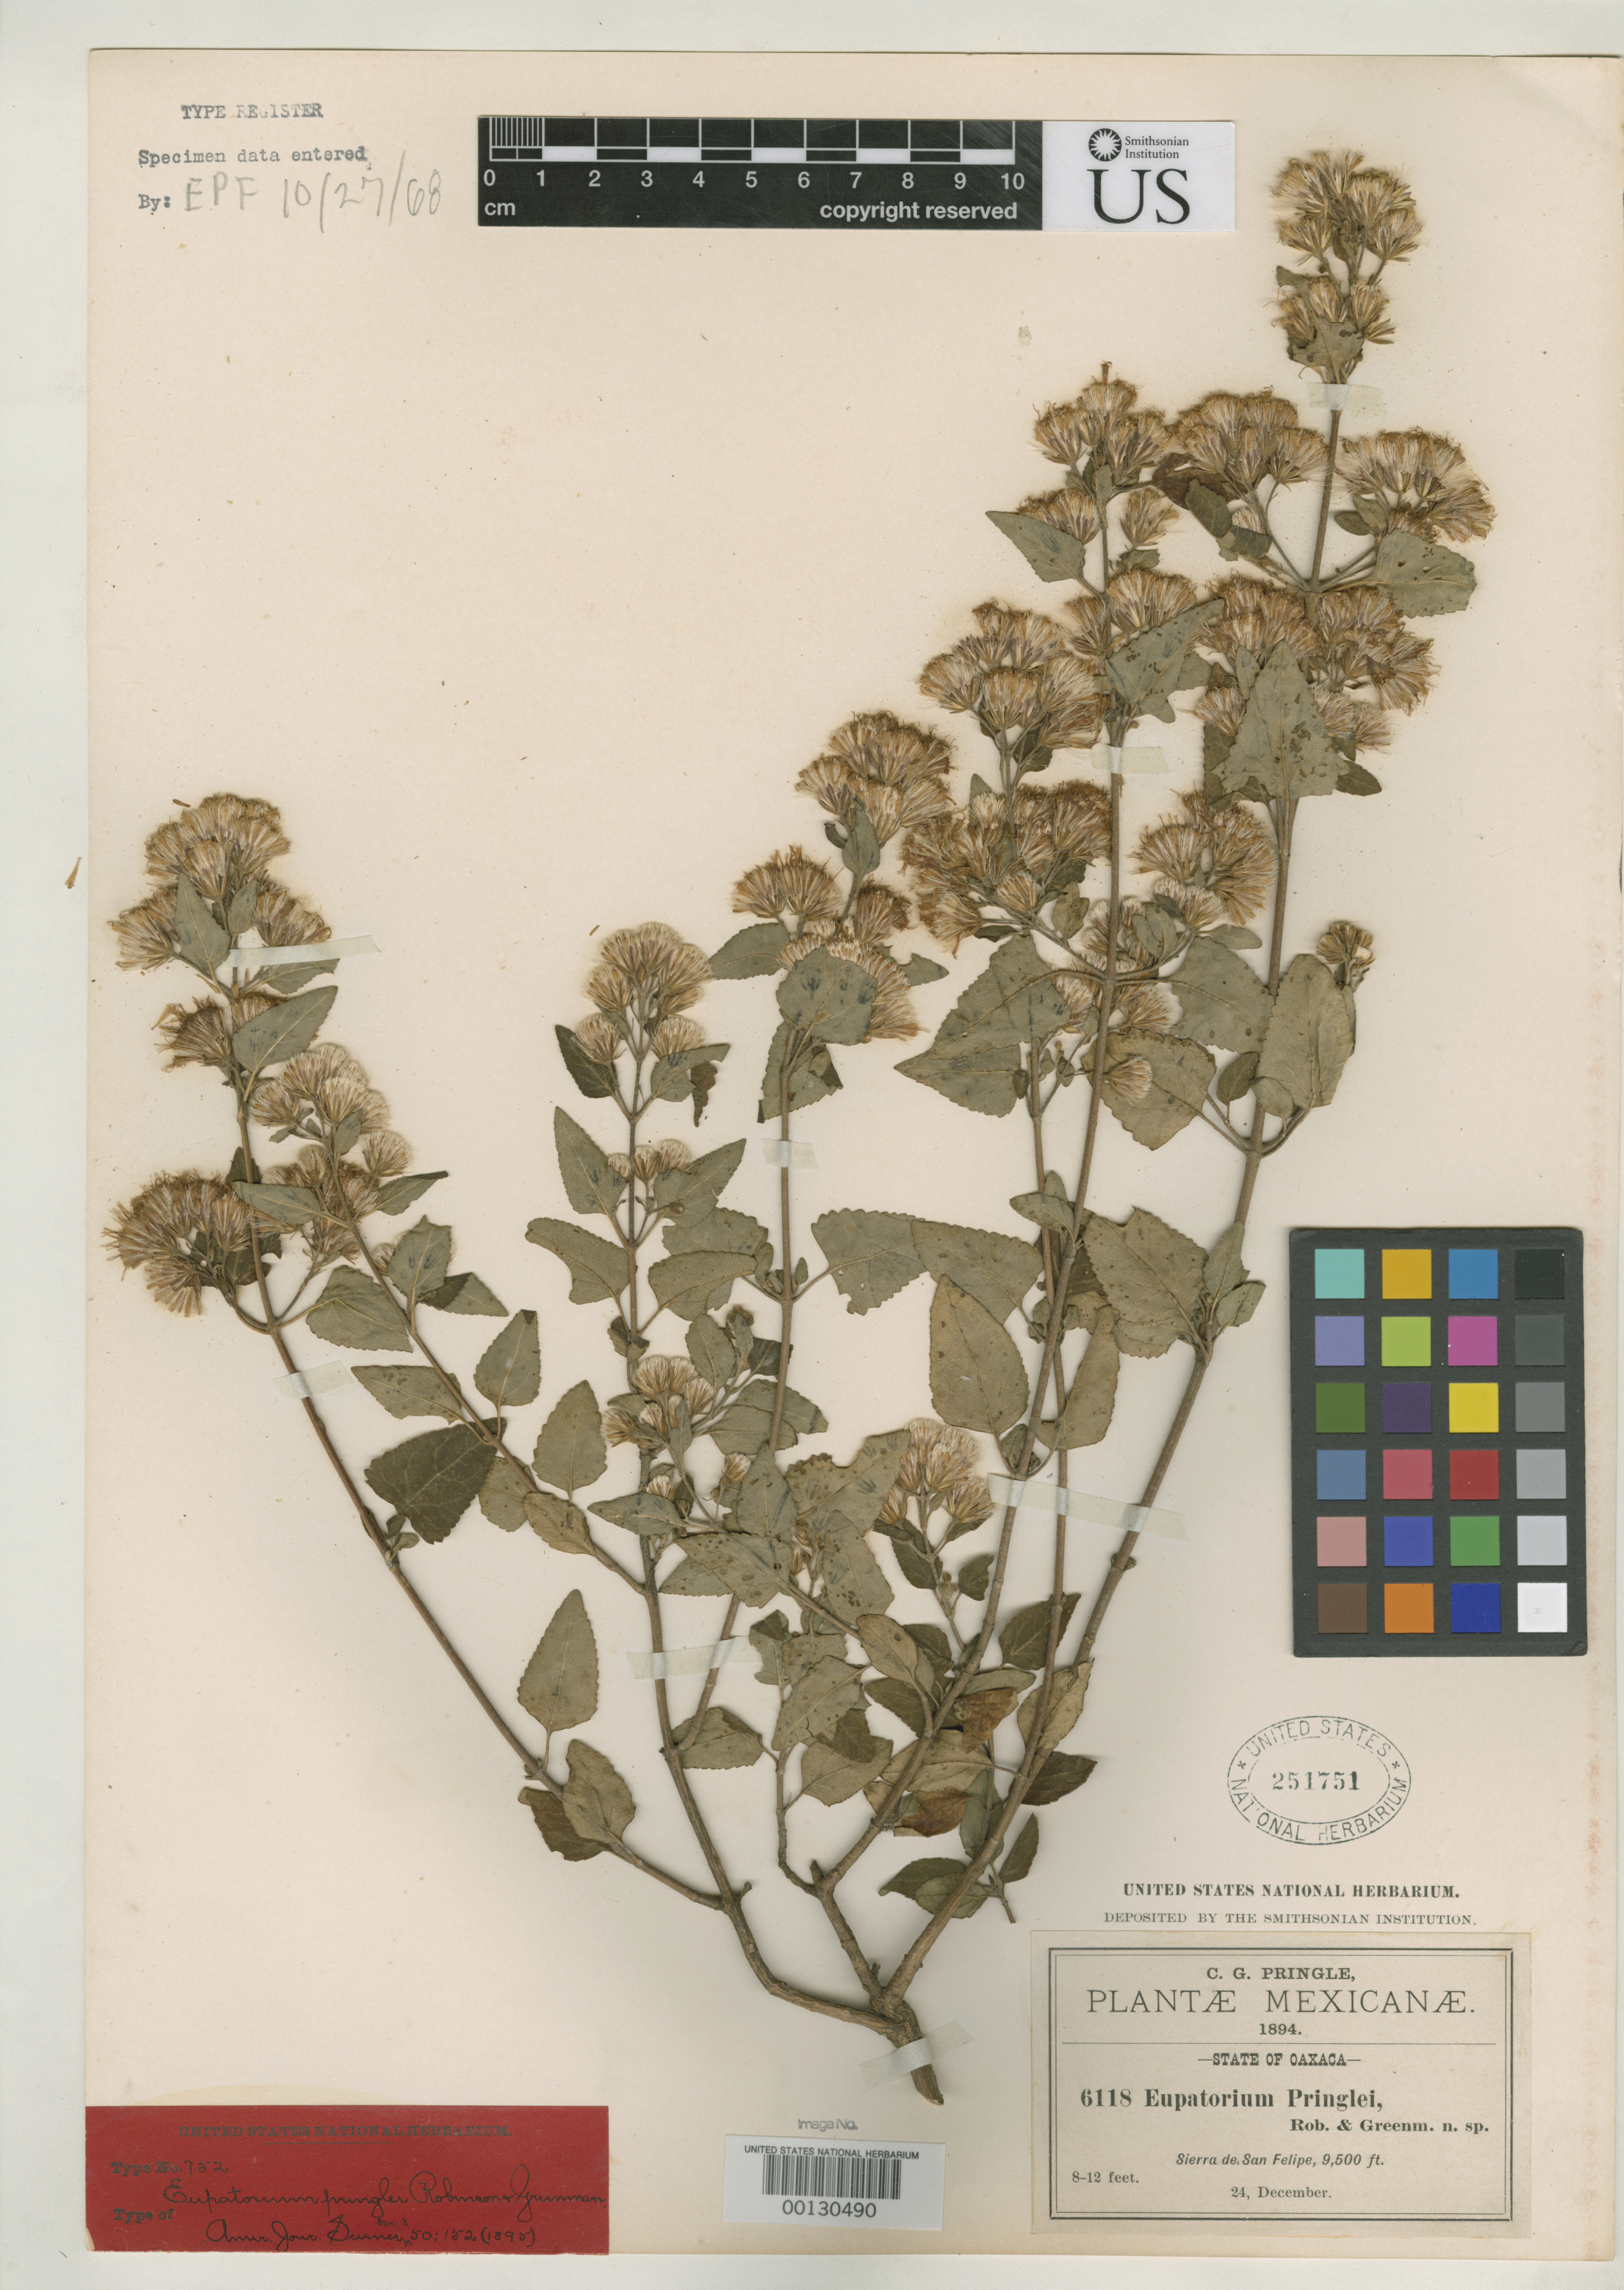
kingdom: Plantae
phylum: Tracheophyta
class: Magnoliopsida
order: Asterales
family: Asteraceae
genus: Eupatorium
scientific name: Eupatorium pringlei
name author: B.L. Rob. & Greenm.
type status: Isotype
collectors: C. G. Pringle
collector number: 6118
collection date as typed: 24 Dec 1894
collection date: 1894-12-24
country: Mexico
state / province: Oaxaca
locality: Sierra de San Felipe.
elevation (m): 2896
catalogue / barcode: US 251751